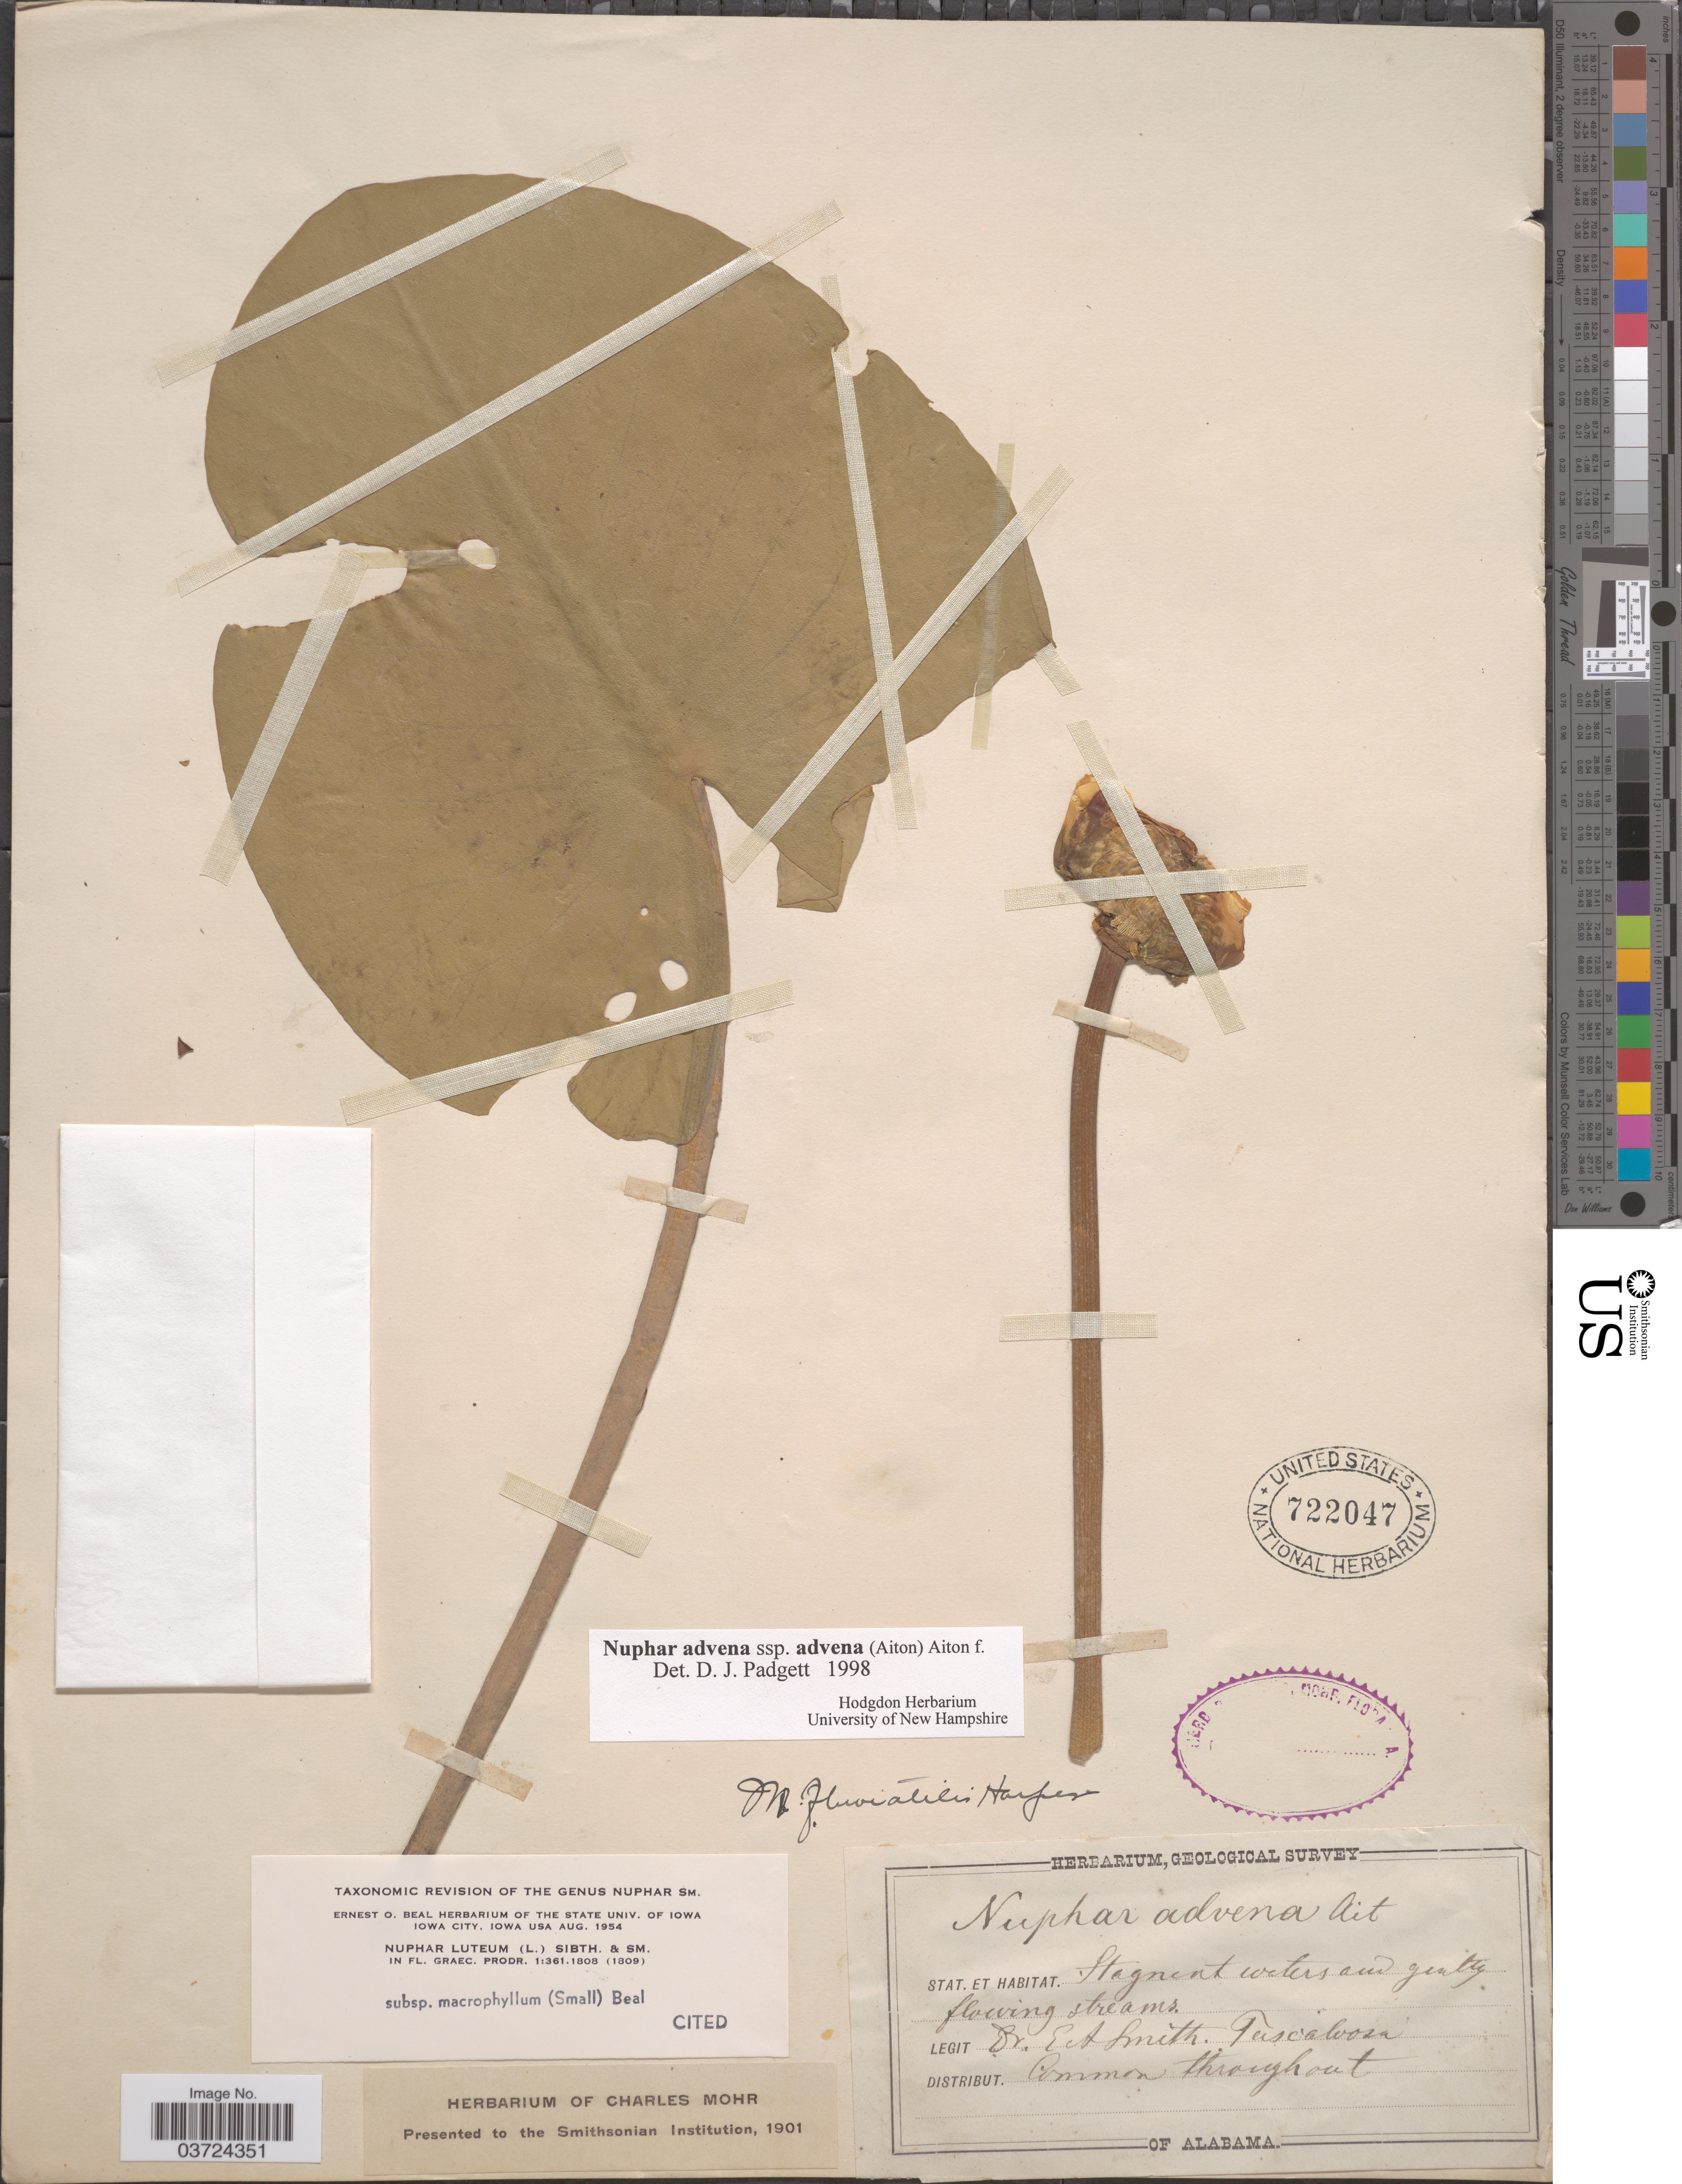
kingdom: Plantae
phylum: Tracheophyta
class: Magnoliopsida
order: Nymphaeales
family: Nymphaeaceae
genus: Nuphar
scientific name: Nuphar advena subsp. advena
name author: (Aiton) W.T. Aiton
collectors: E. A. Smith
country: United States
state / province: Alabama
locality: Tuscaloosa.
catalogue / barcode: US 722047